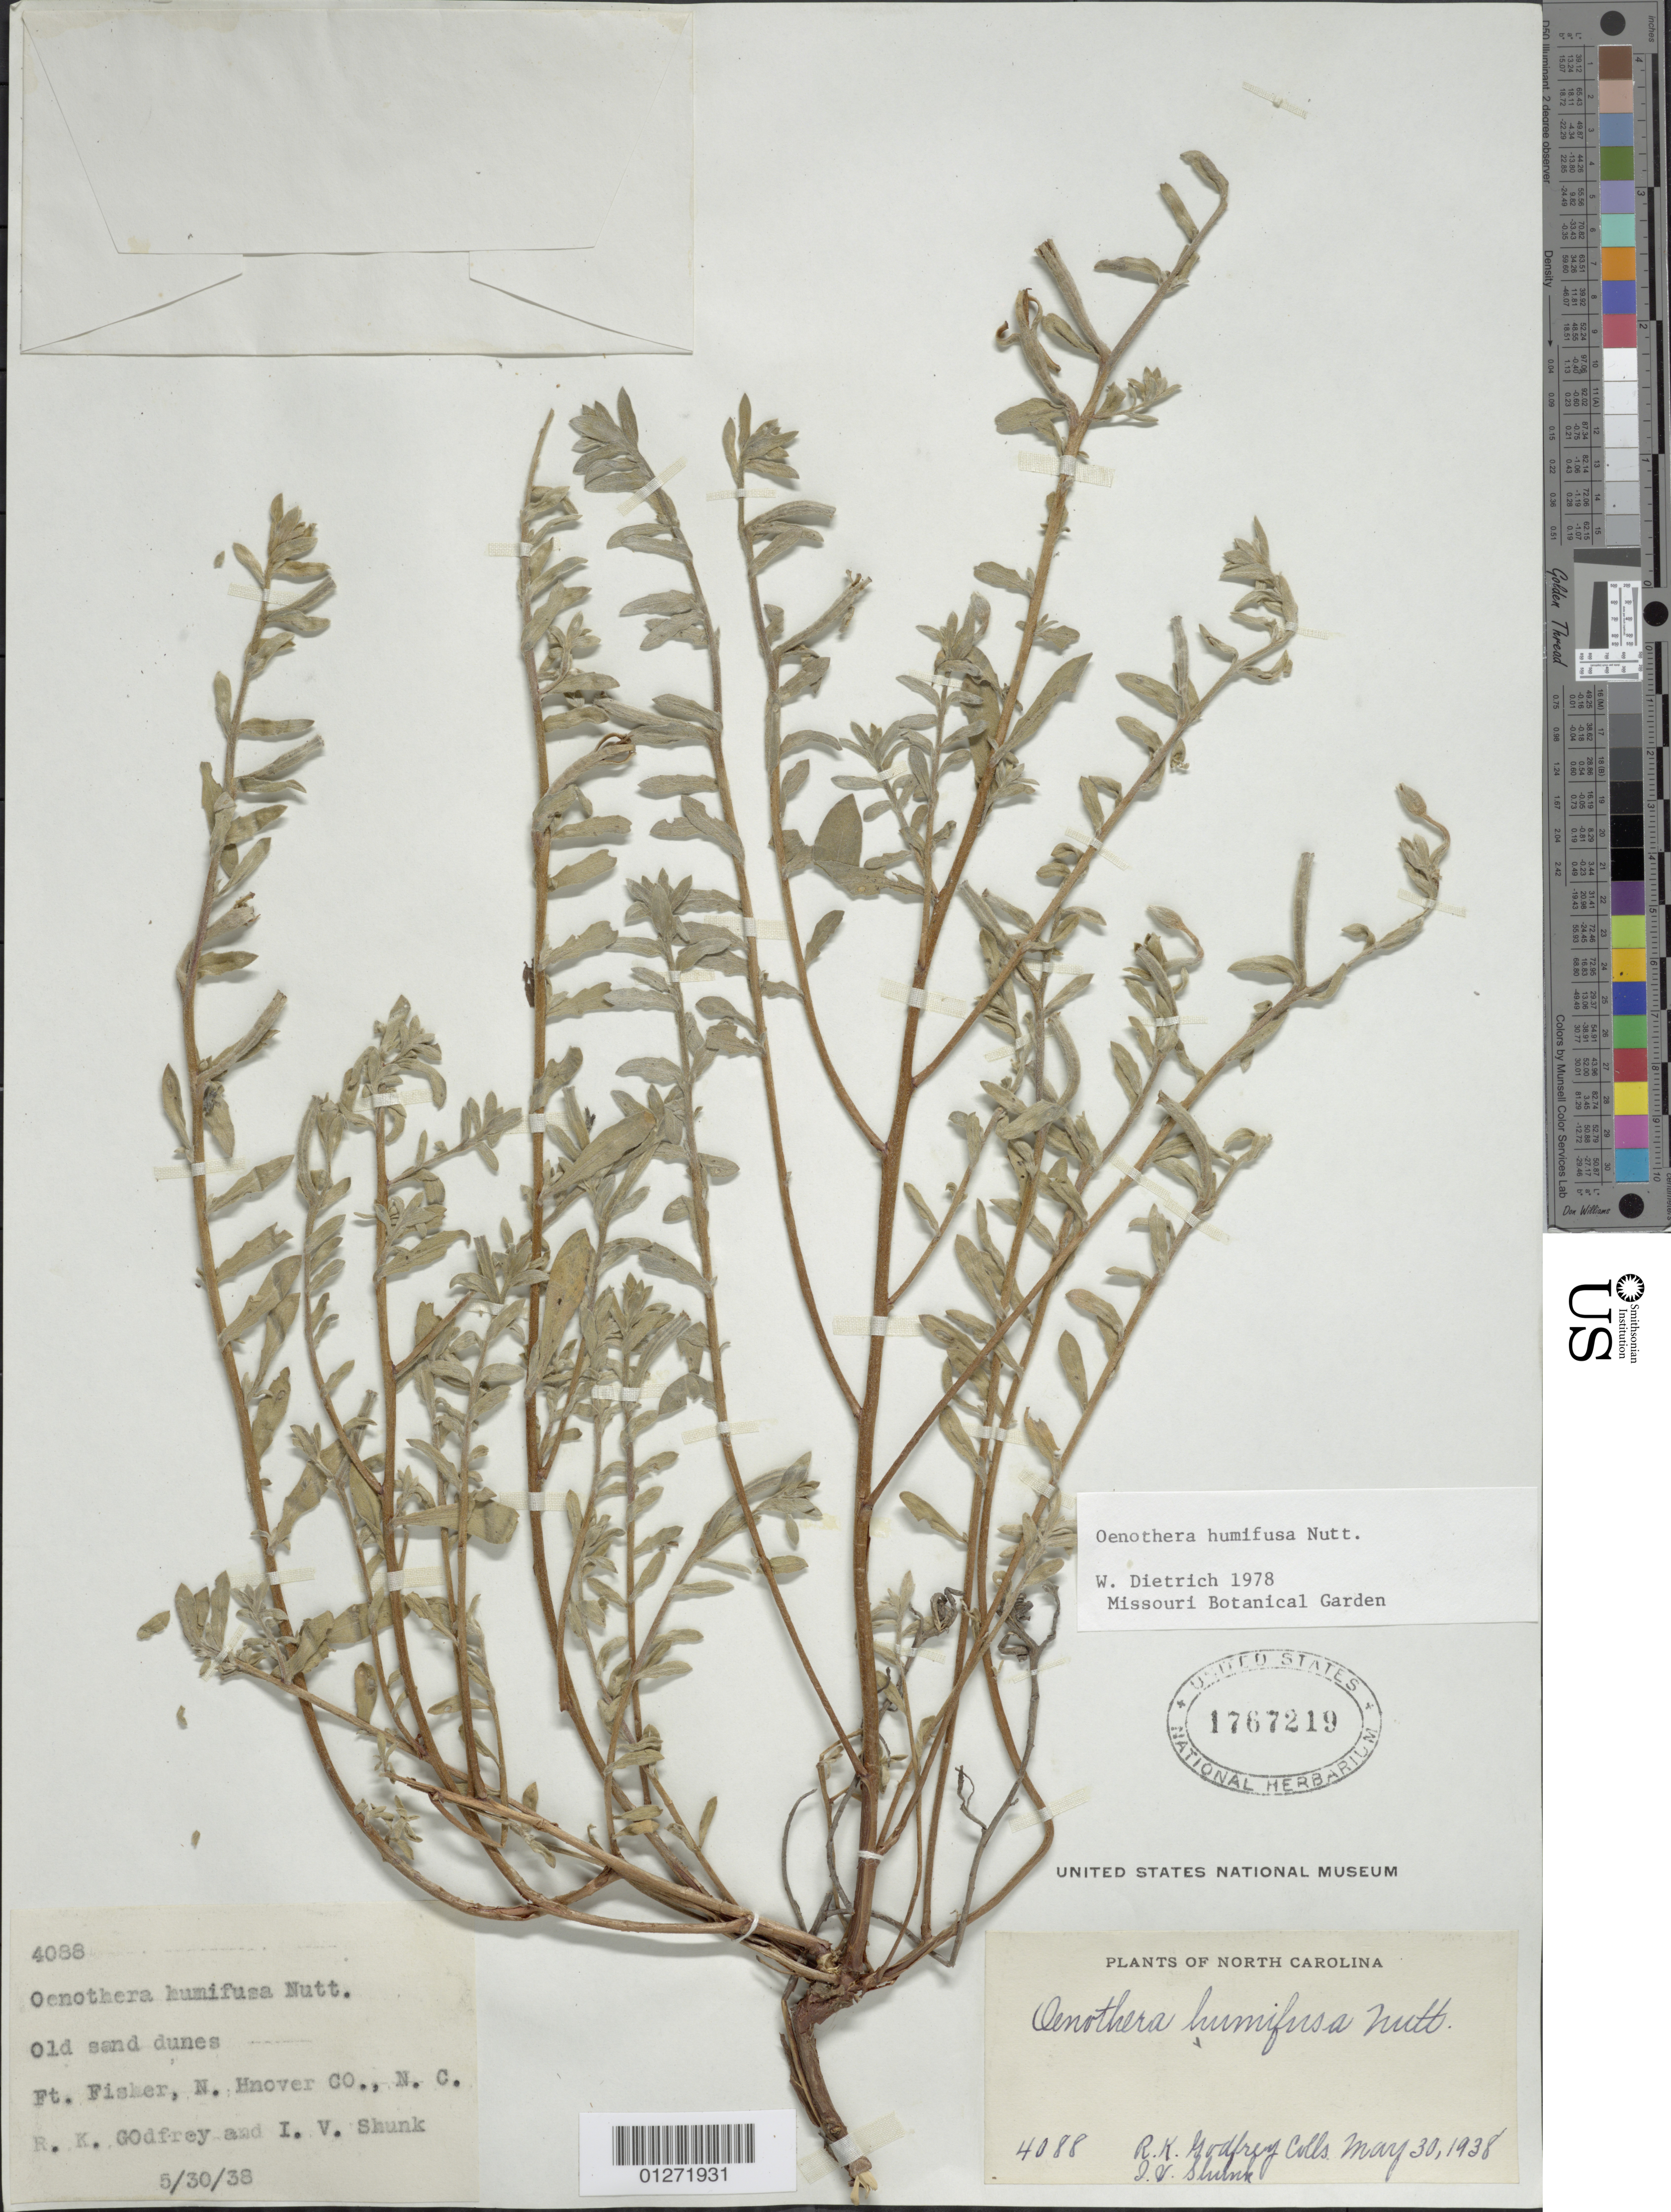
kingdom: Plantae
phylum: Tracheophyta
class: Magnoliopsida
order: Myrtales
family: Onagraceae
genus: Oenothera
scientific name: Oenothera humifusa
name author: Nutt.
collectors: R. K. Godfrey & I. Shunk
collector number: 4088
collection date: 1938-05-30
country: United States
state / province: North Carolina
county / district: New Hanover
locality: Ft. Fisher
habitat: Old sand dunes.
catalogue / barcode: US 1767219